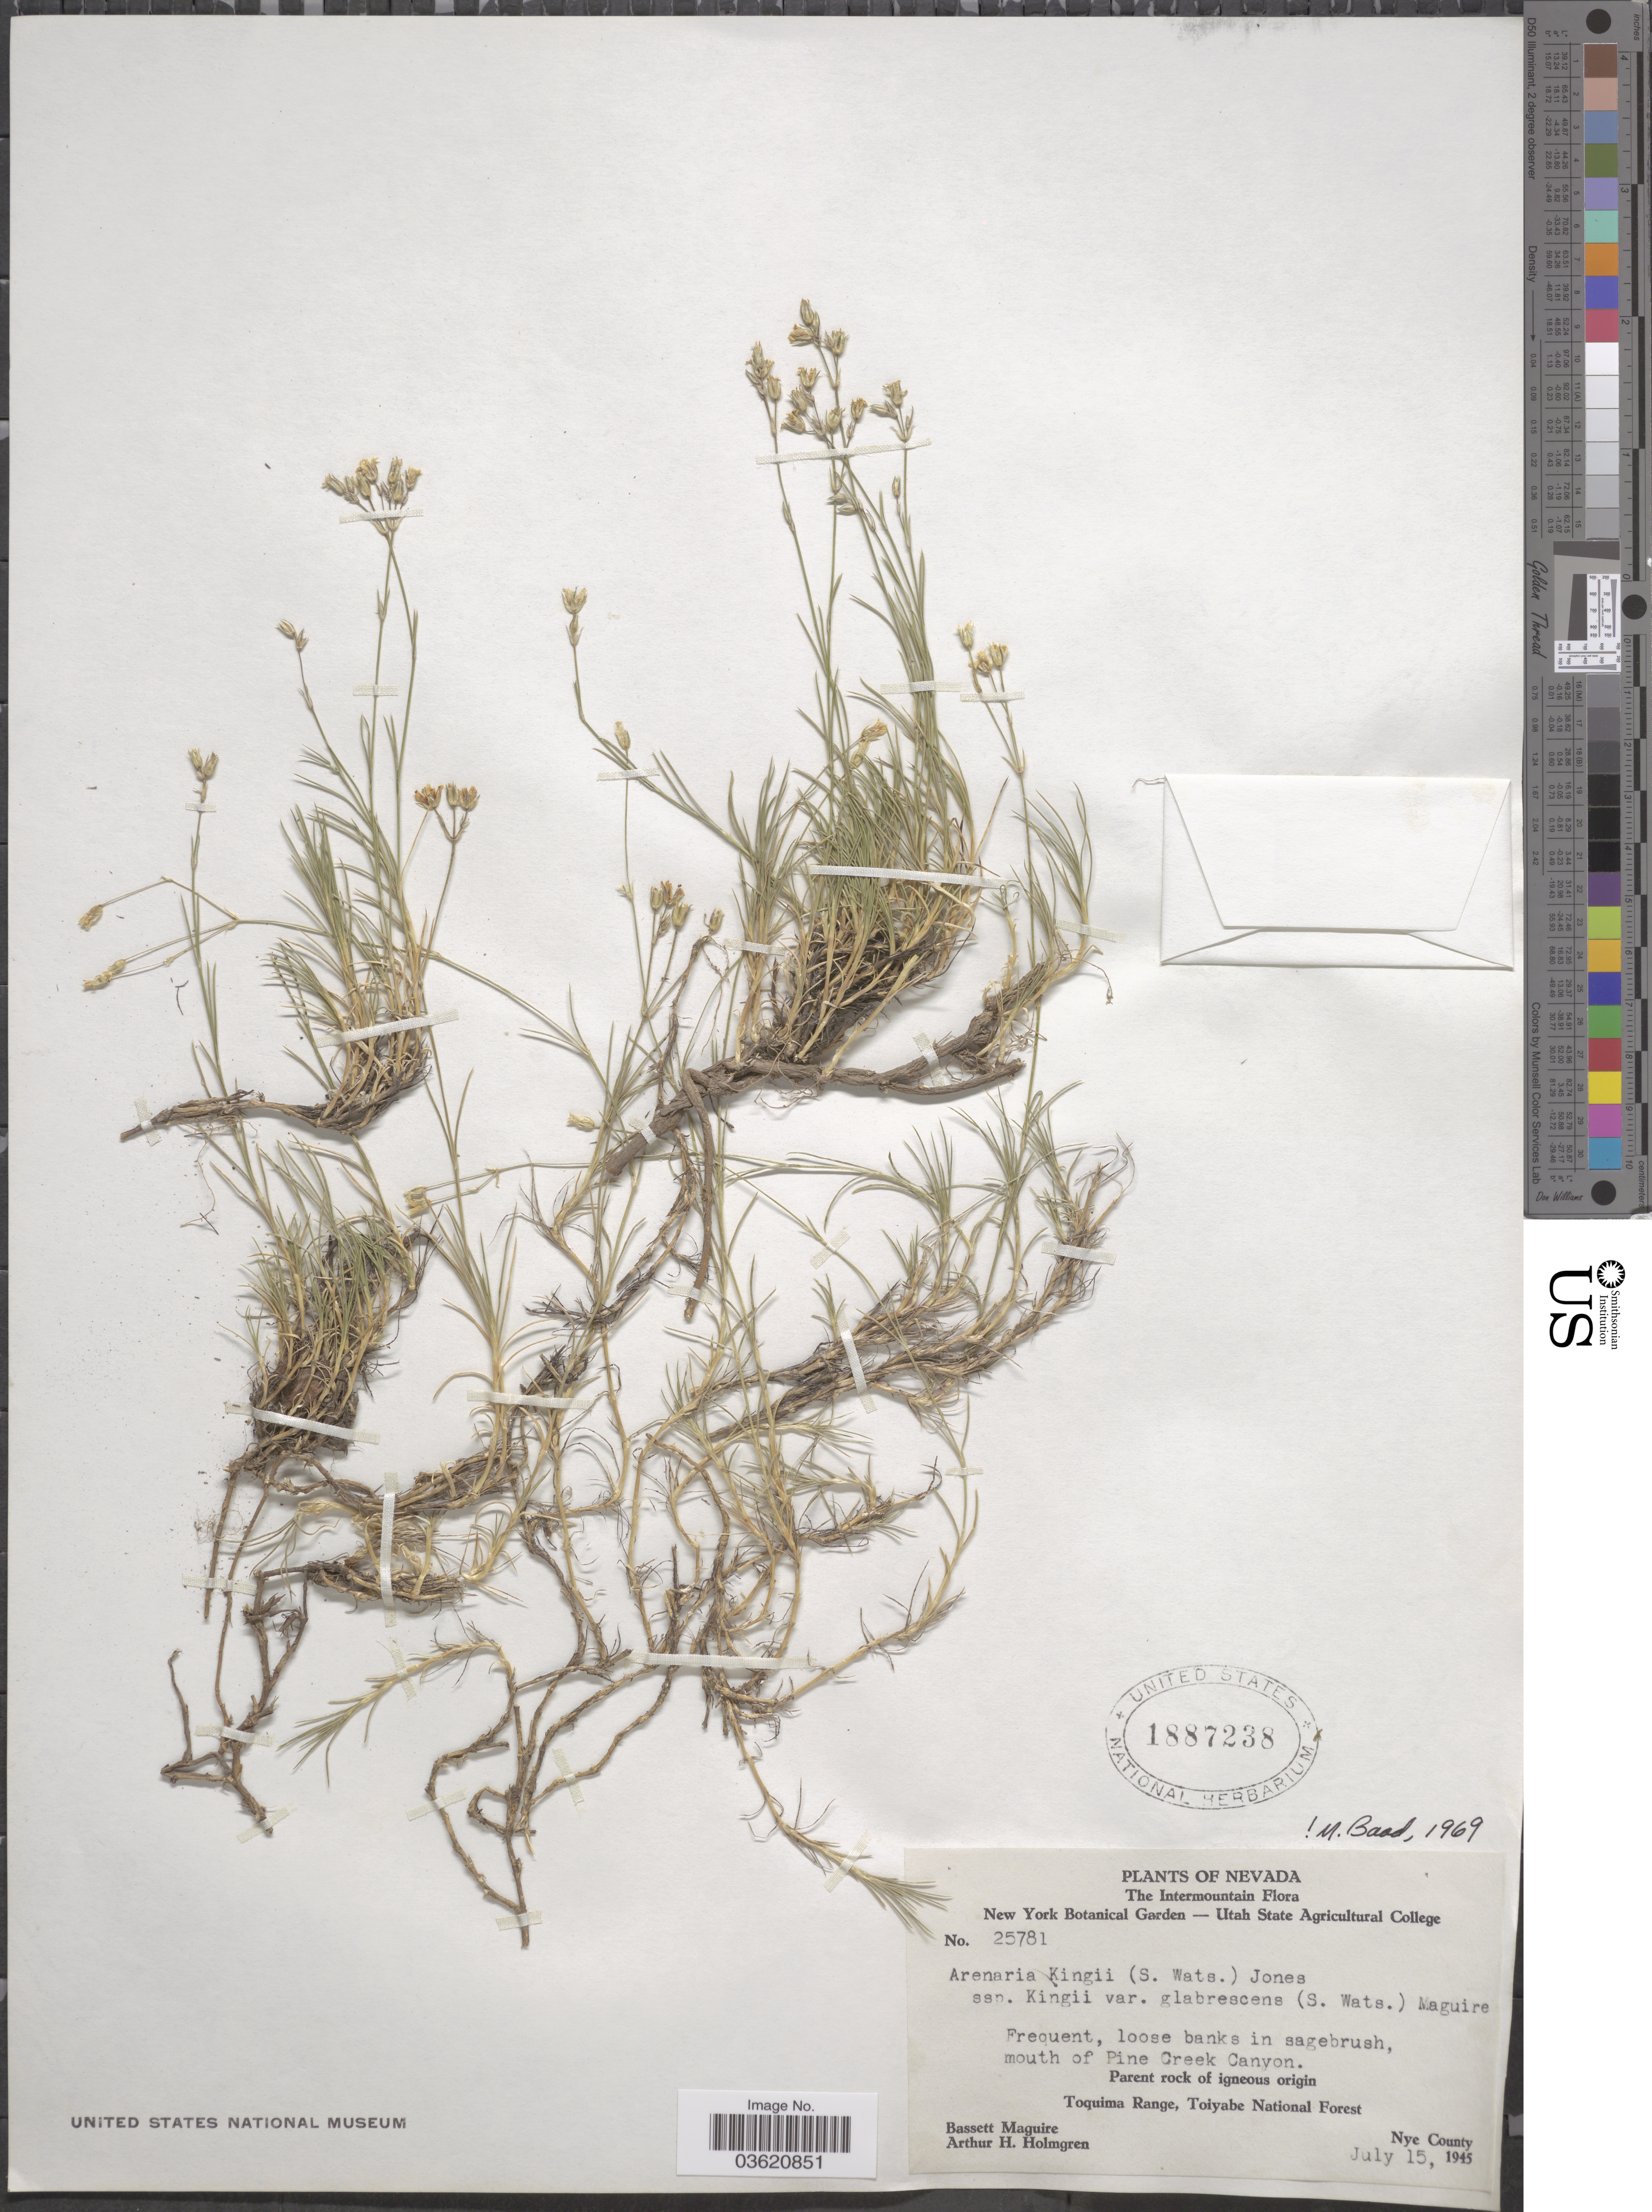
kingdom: Plantae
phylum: Tracheophyta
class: Magnoliopsida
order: Caryophyllales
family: Caryophyllaceae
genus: Eremogone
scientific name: Eremogone kingii var. glabrescens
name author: (S. Watson) Dorn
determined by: U.S. National Herbarium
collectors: B. Maguire & A. H. Holmgren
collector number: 25781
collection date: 1945-07-15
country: United States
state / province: Nevada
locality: The Intermountain. Mouth of Pine Creek Canyon. Toquima Range, Toiyabe National Forest. Nye County.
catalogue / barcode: US 1887238